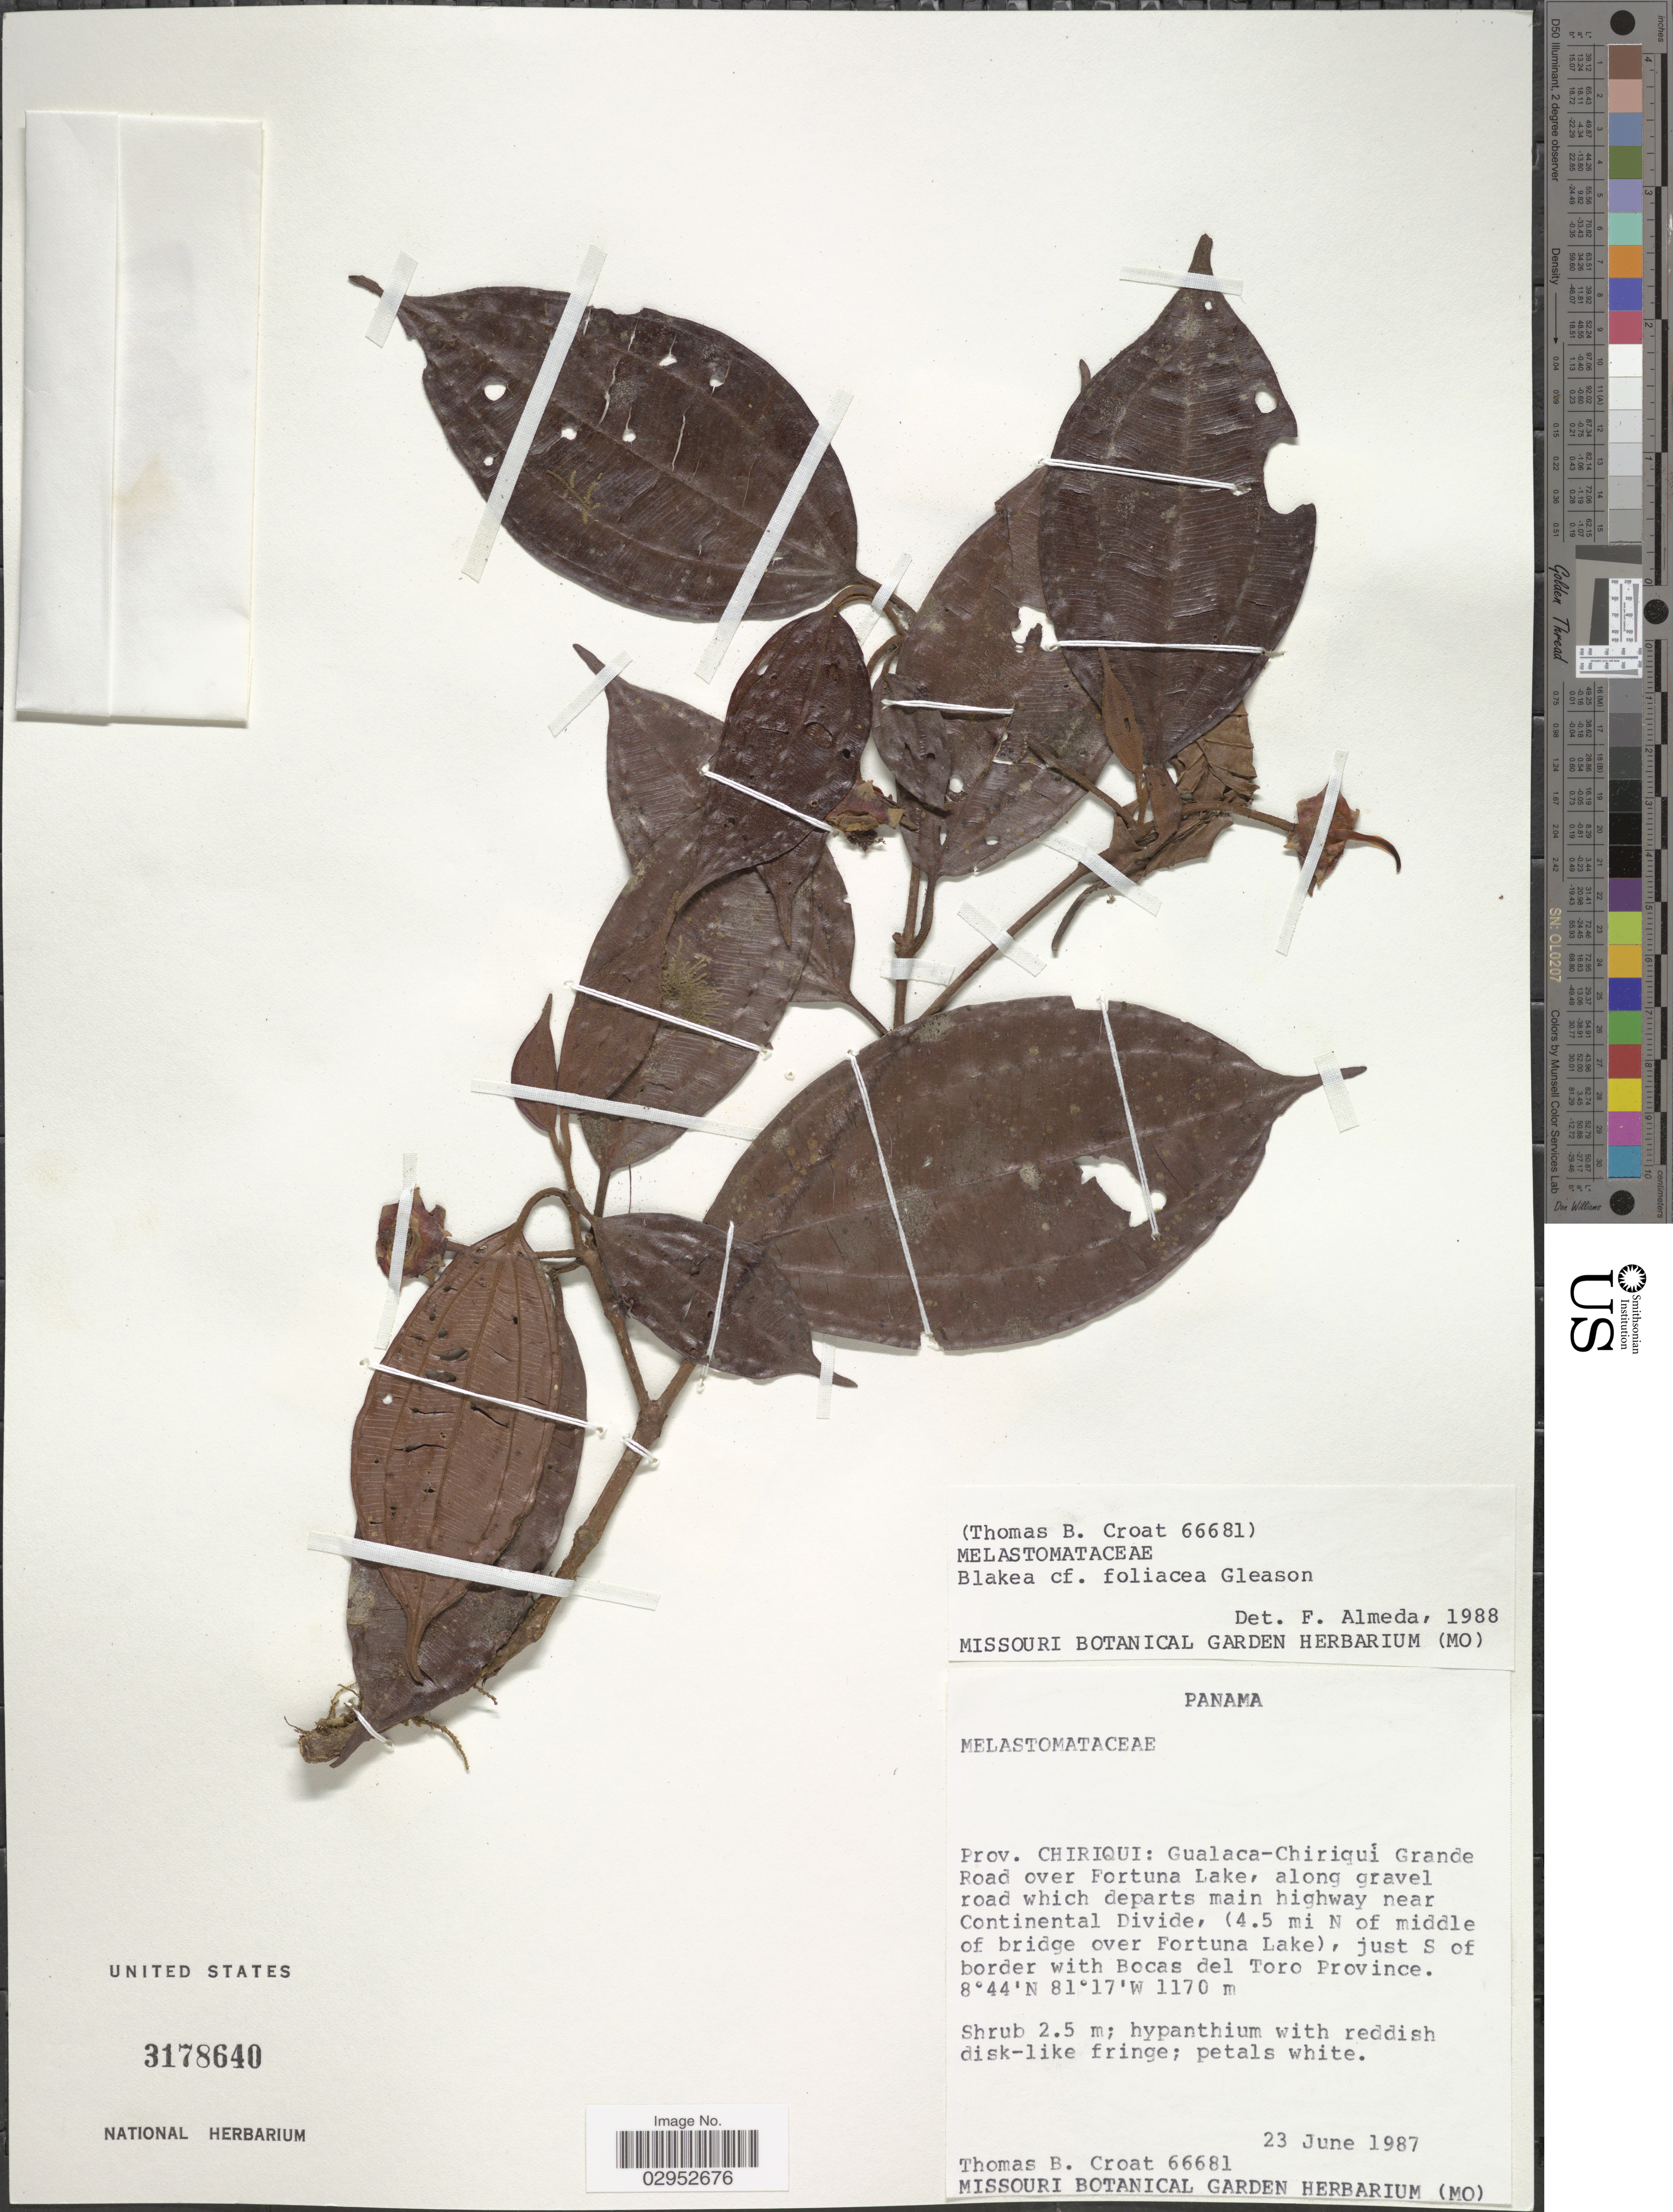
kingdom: Plantae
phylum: Tracheophyta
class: Magnoliopsida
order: Myrtales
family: Melastomataceae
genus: Blakea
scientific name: Blakea foliacea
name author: Gleason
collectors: T. B. Croat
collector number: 66681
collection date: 1987-06-23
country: Panama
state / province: Chiriqui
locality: Prov. Chiriqui: Gualaca-Chiriquí Grande Road over Fortuna Lake, along gravel road which departs main highway near Continental Divide, (4.5 mi N of middle of bridge over Fortuna Lake), just S of border with Bocas del Toro Province.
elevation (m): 1170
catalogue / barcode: US 3178640